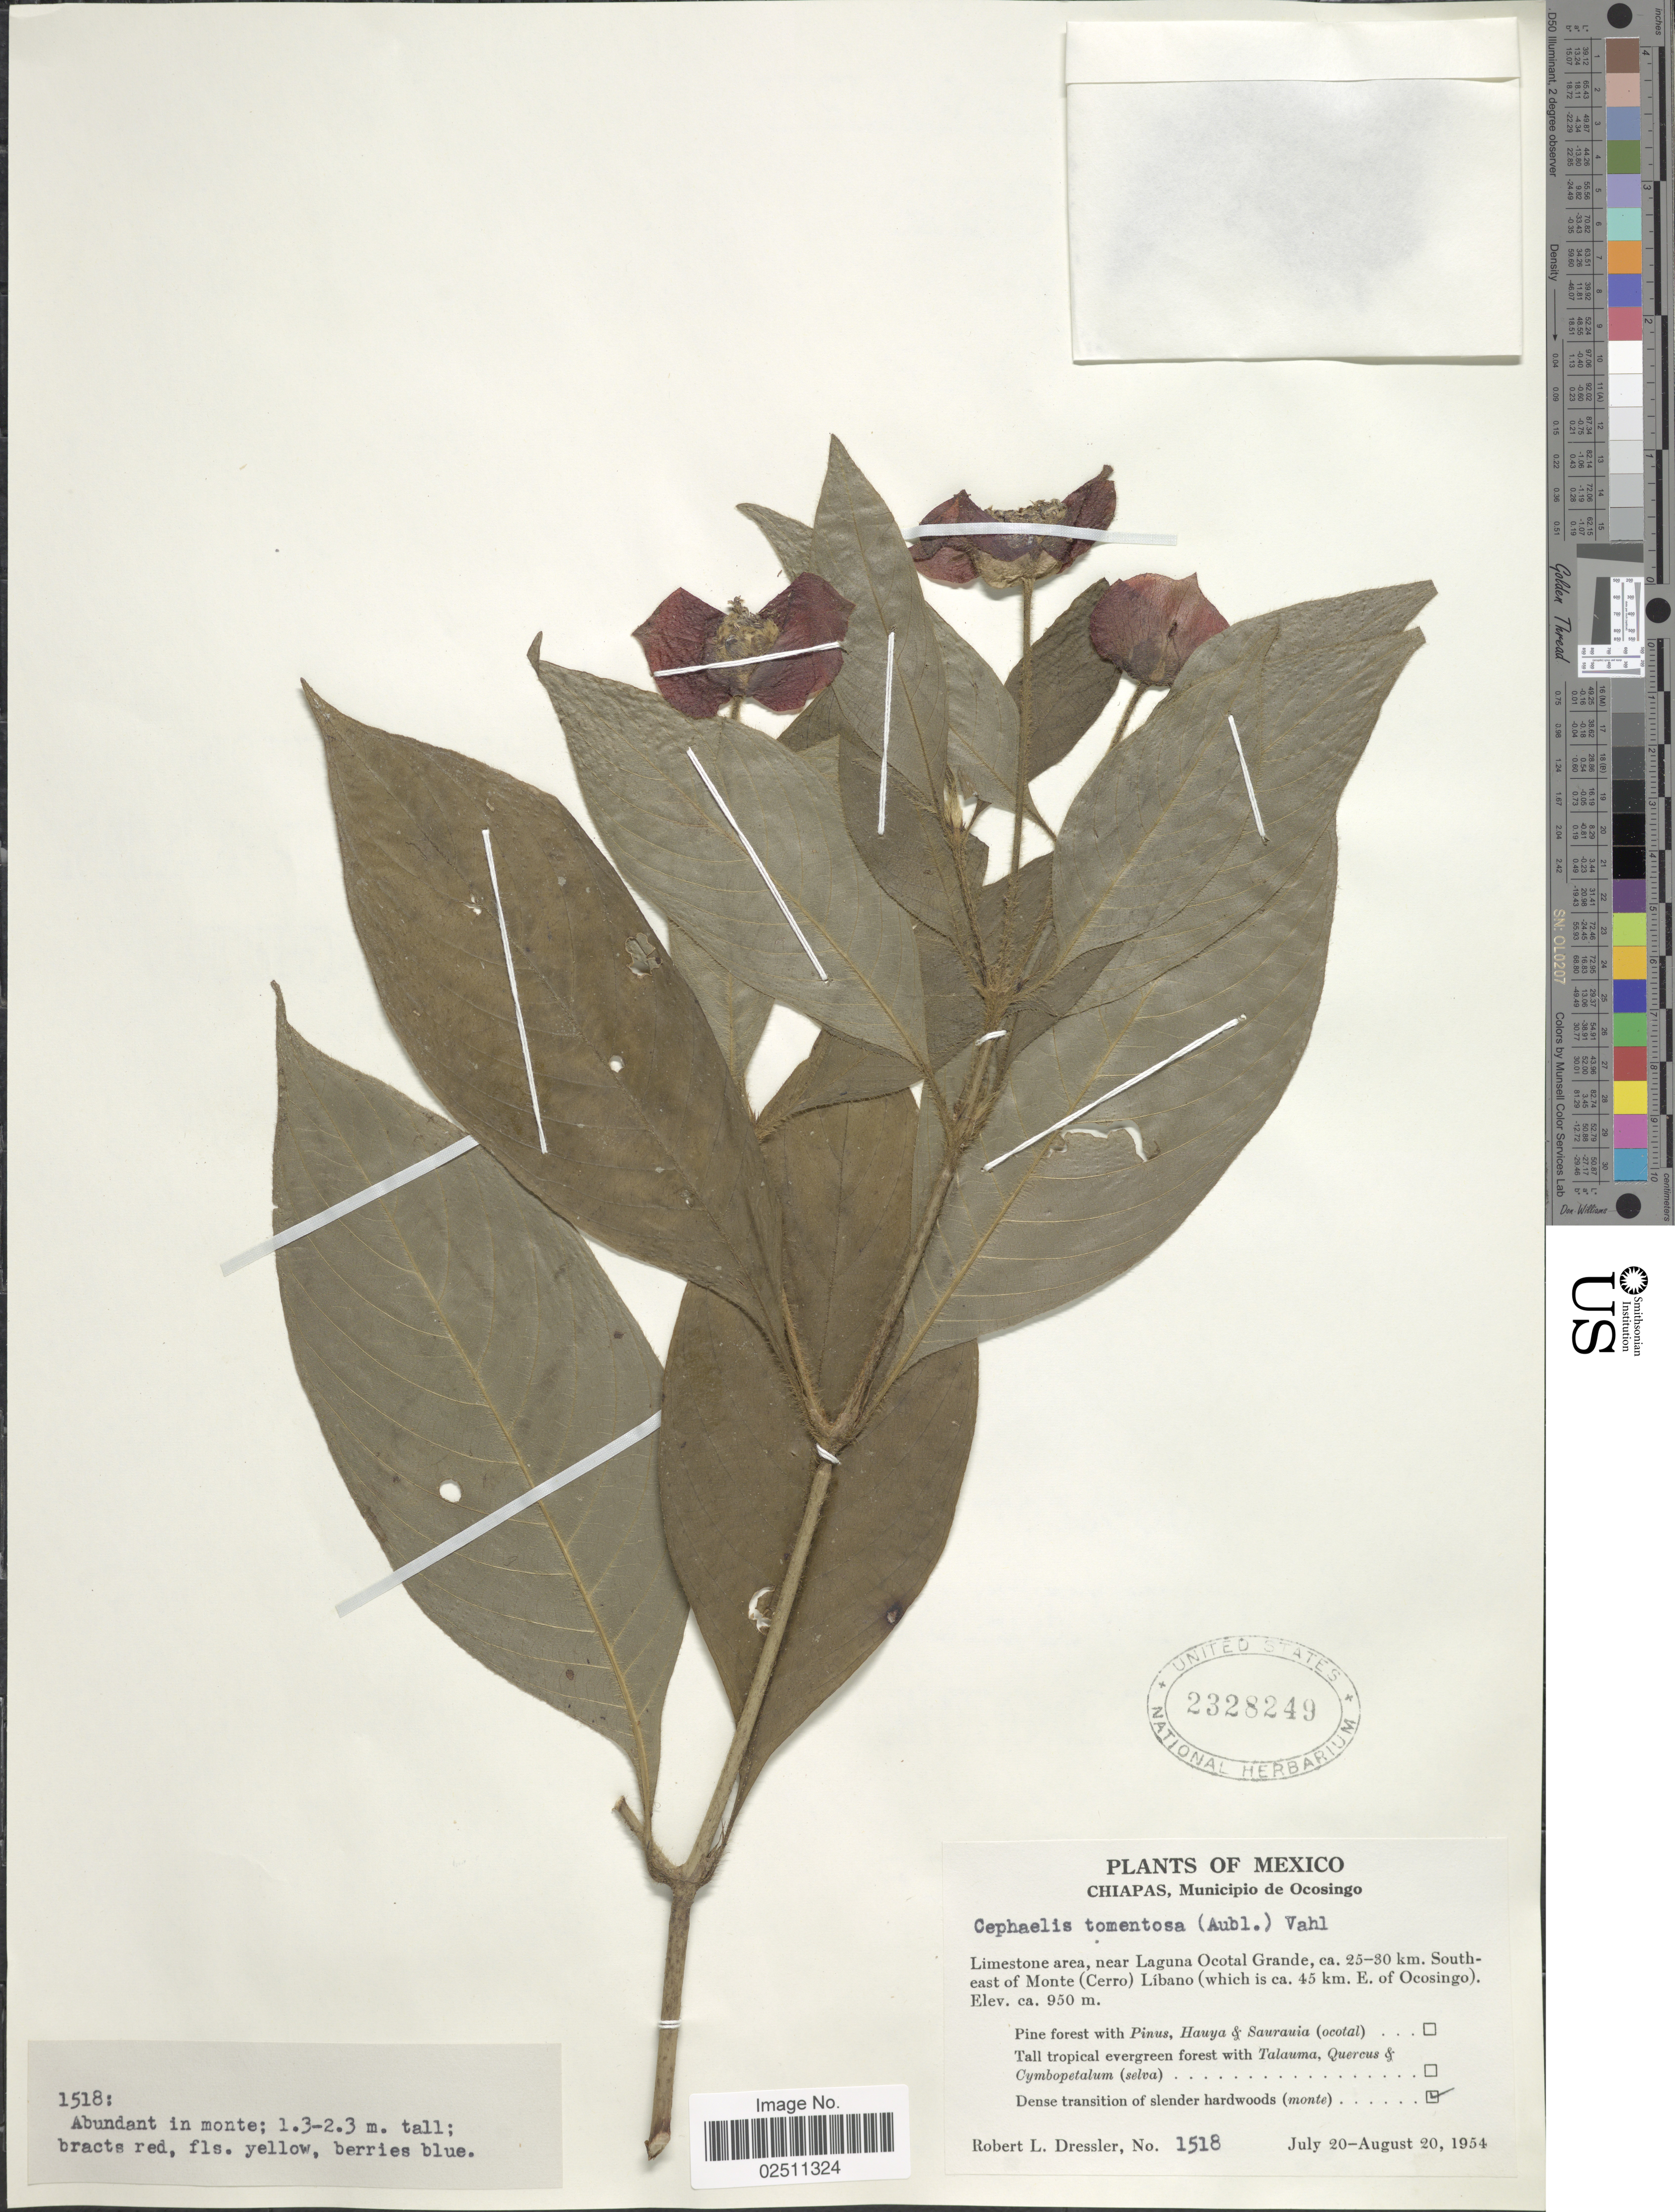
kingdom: Plantae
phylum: Tracheophyta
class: Magnoliopsida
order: Gentianales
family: Rubiaceae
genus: Psychotria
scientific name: Psychotria poeppigiana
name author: Müll. Arg.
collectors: R. Dressler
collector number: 1518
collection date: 1954-07-20/1954-08-20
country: Mexico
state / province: Chiapas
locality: Municipio de Ocosingo, Limestone area, near Laguna Ocotal Grande, ca. 25-30 km. South-east of Monte (Cerro) Libano (which is ca. 45 km. E. of Ocosingo)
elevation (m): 950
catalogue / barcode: US 2328249